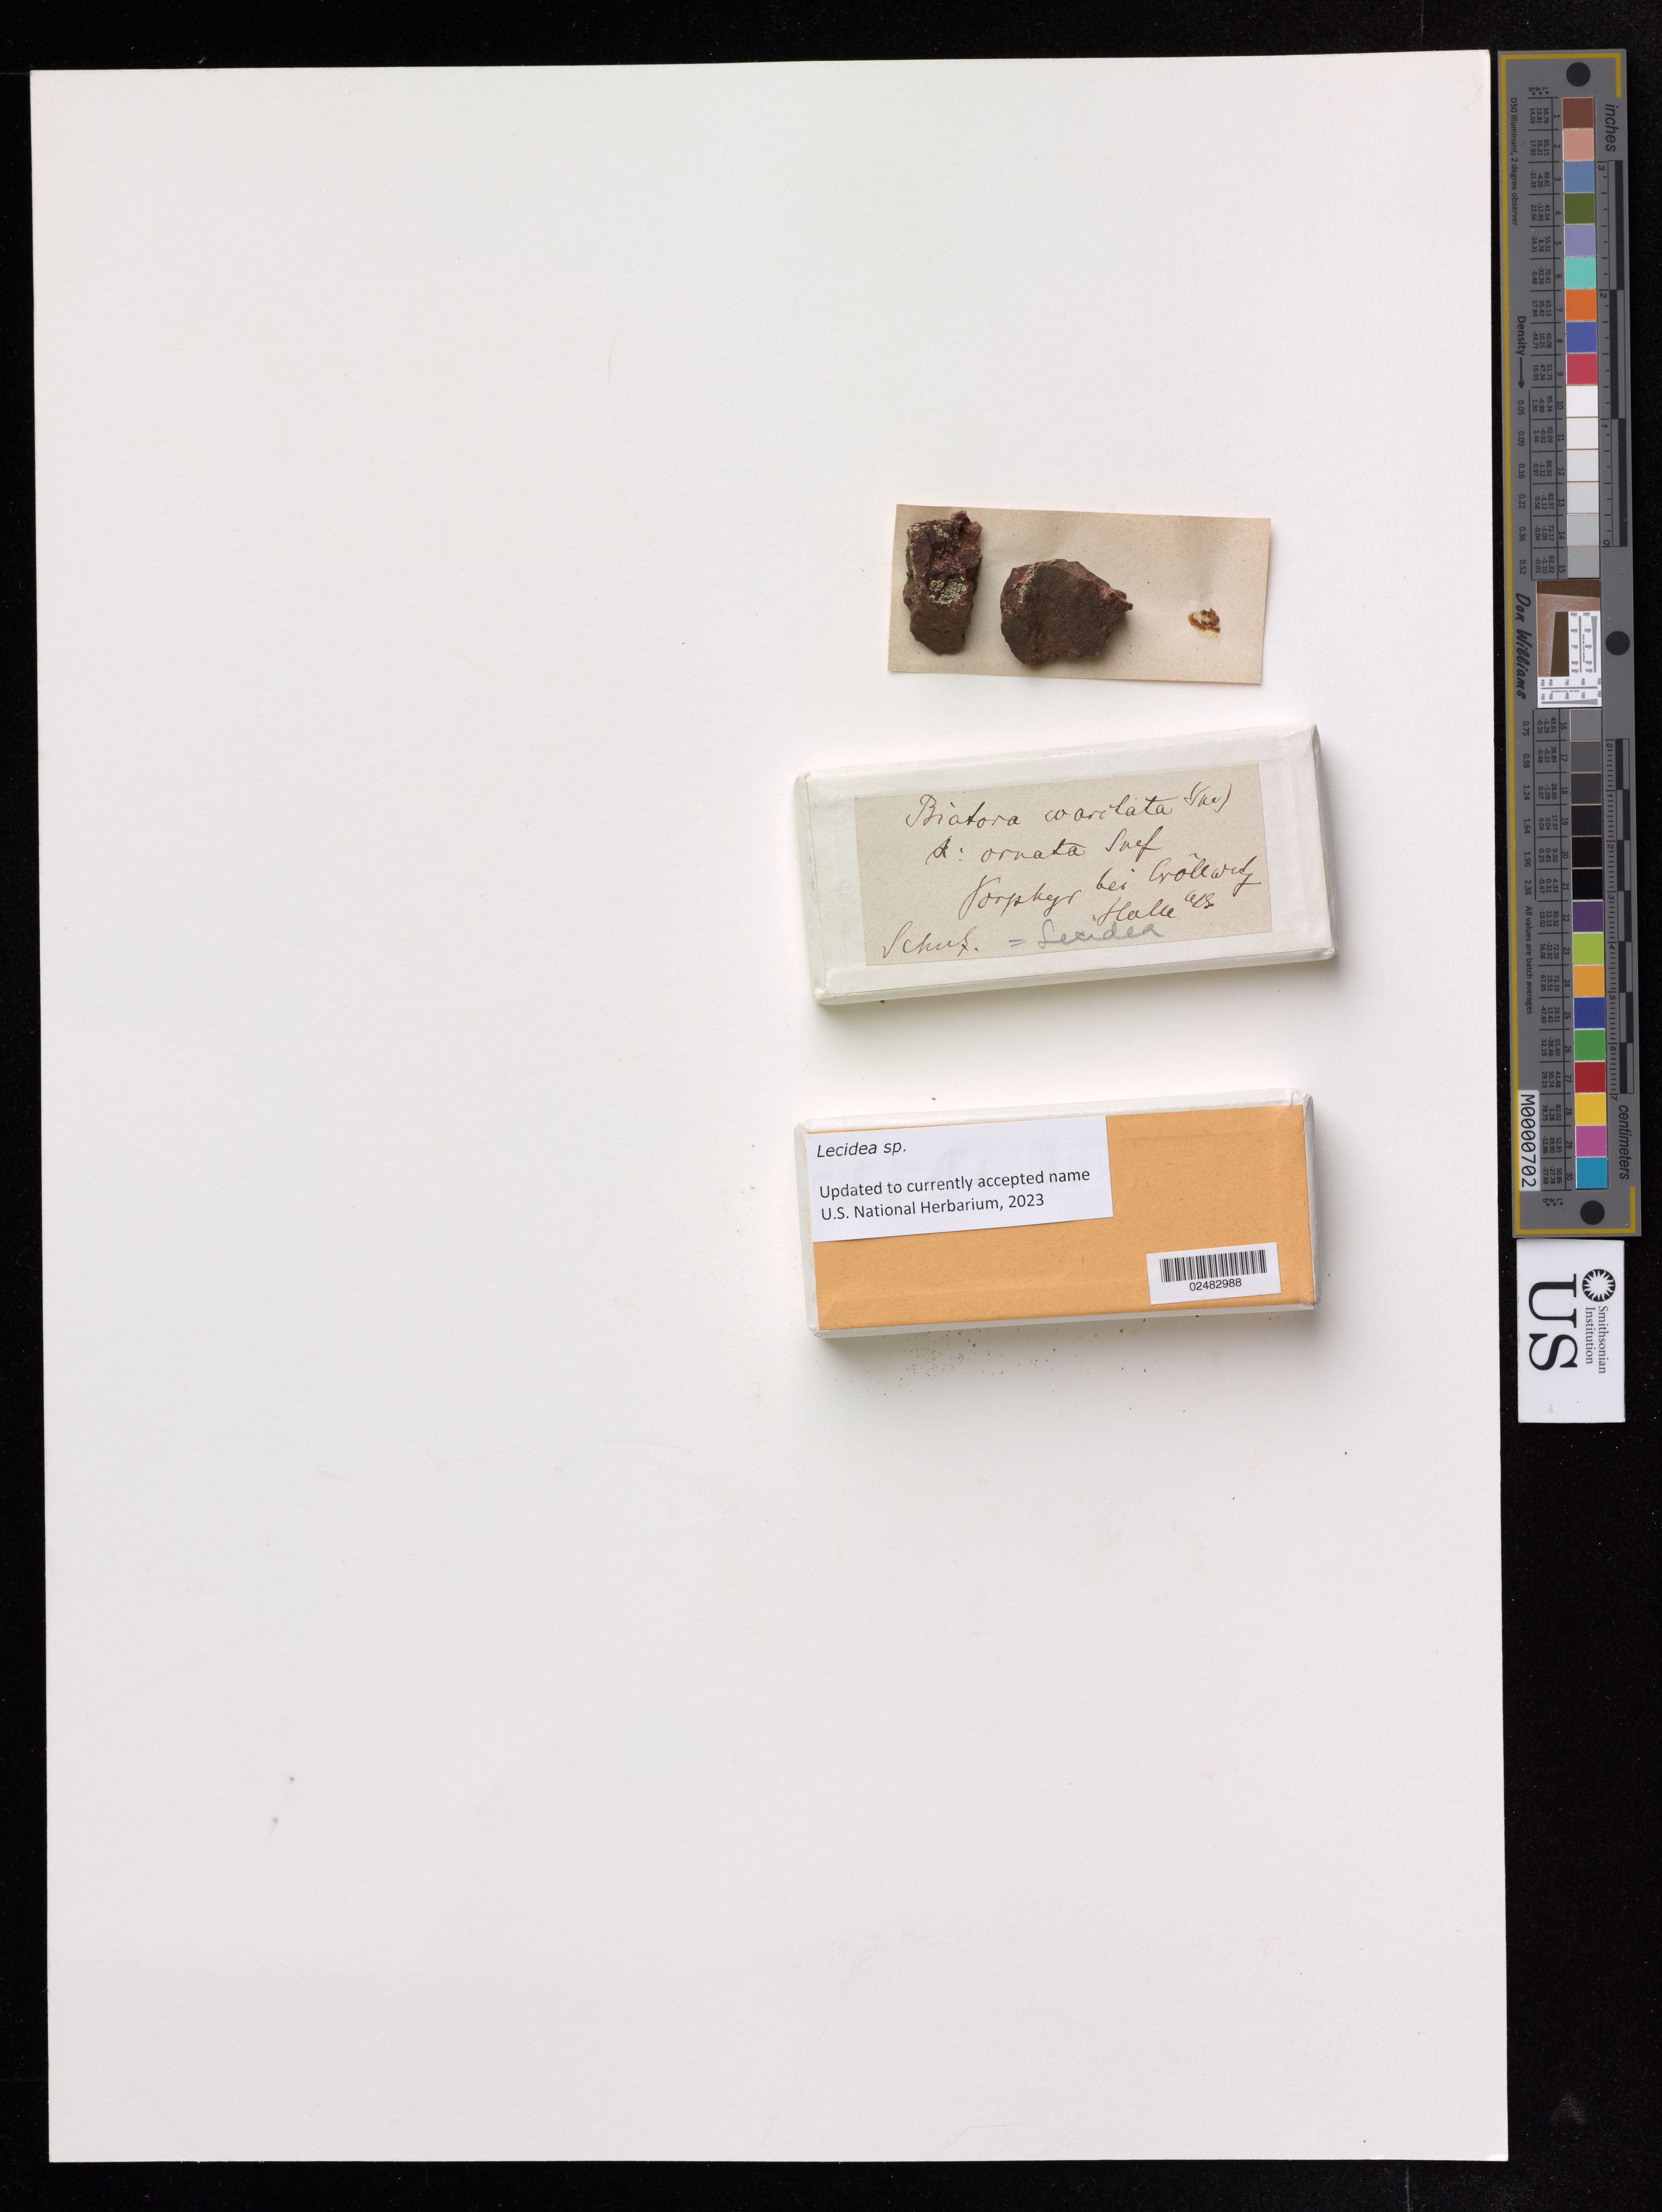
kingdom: Fungi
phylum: Ascomycota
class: Lecanoromycetes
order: Lecideales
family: Lecideaceae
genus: Lecidea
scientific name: Lecidea sp.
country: Switzerland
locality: Auf Porphyr